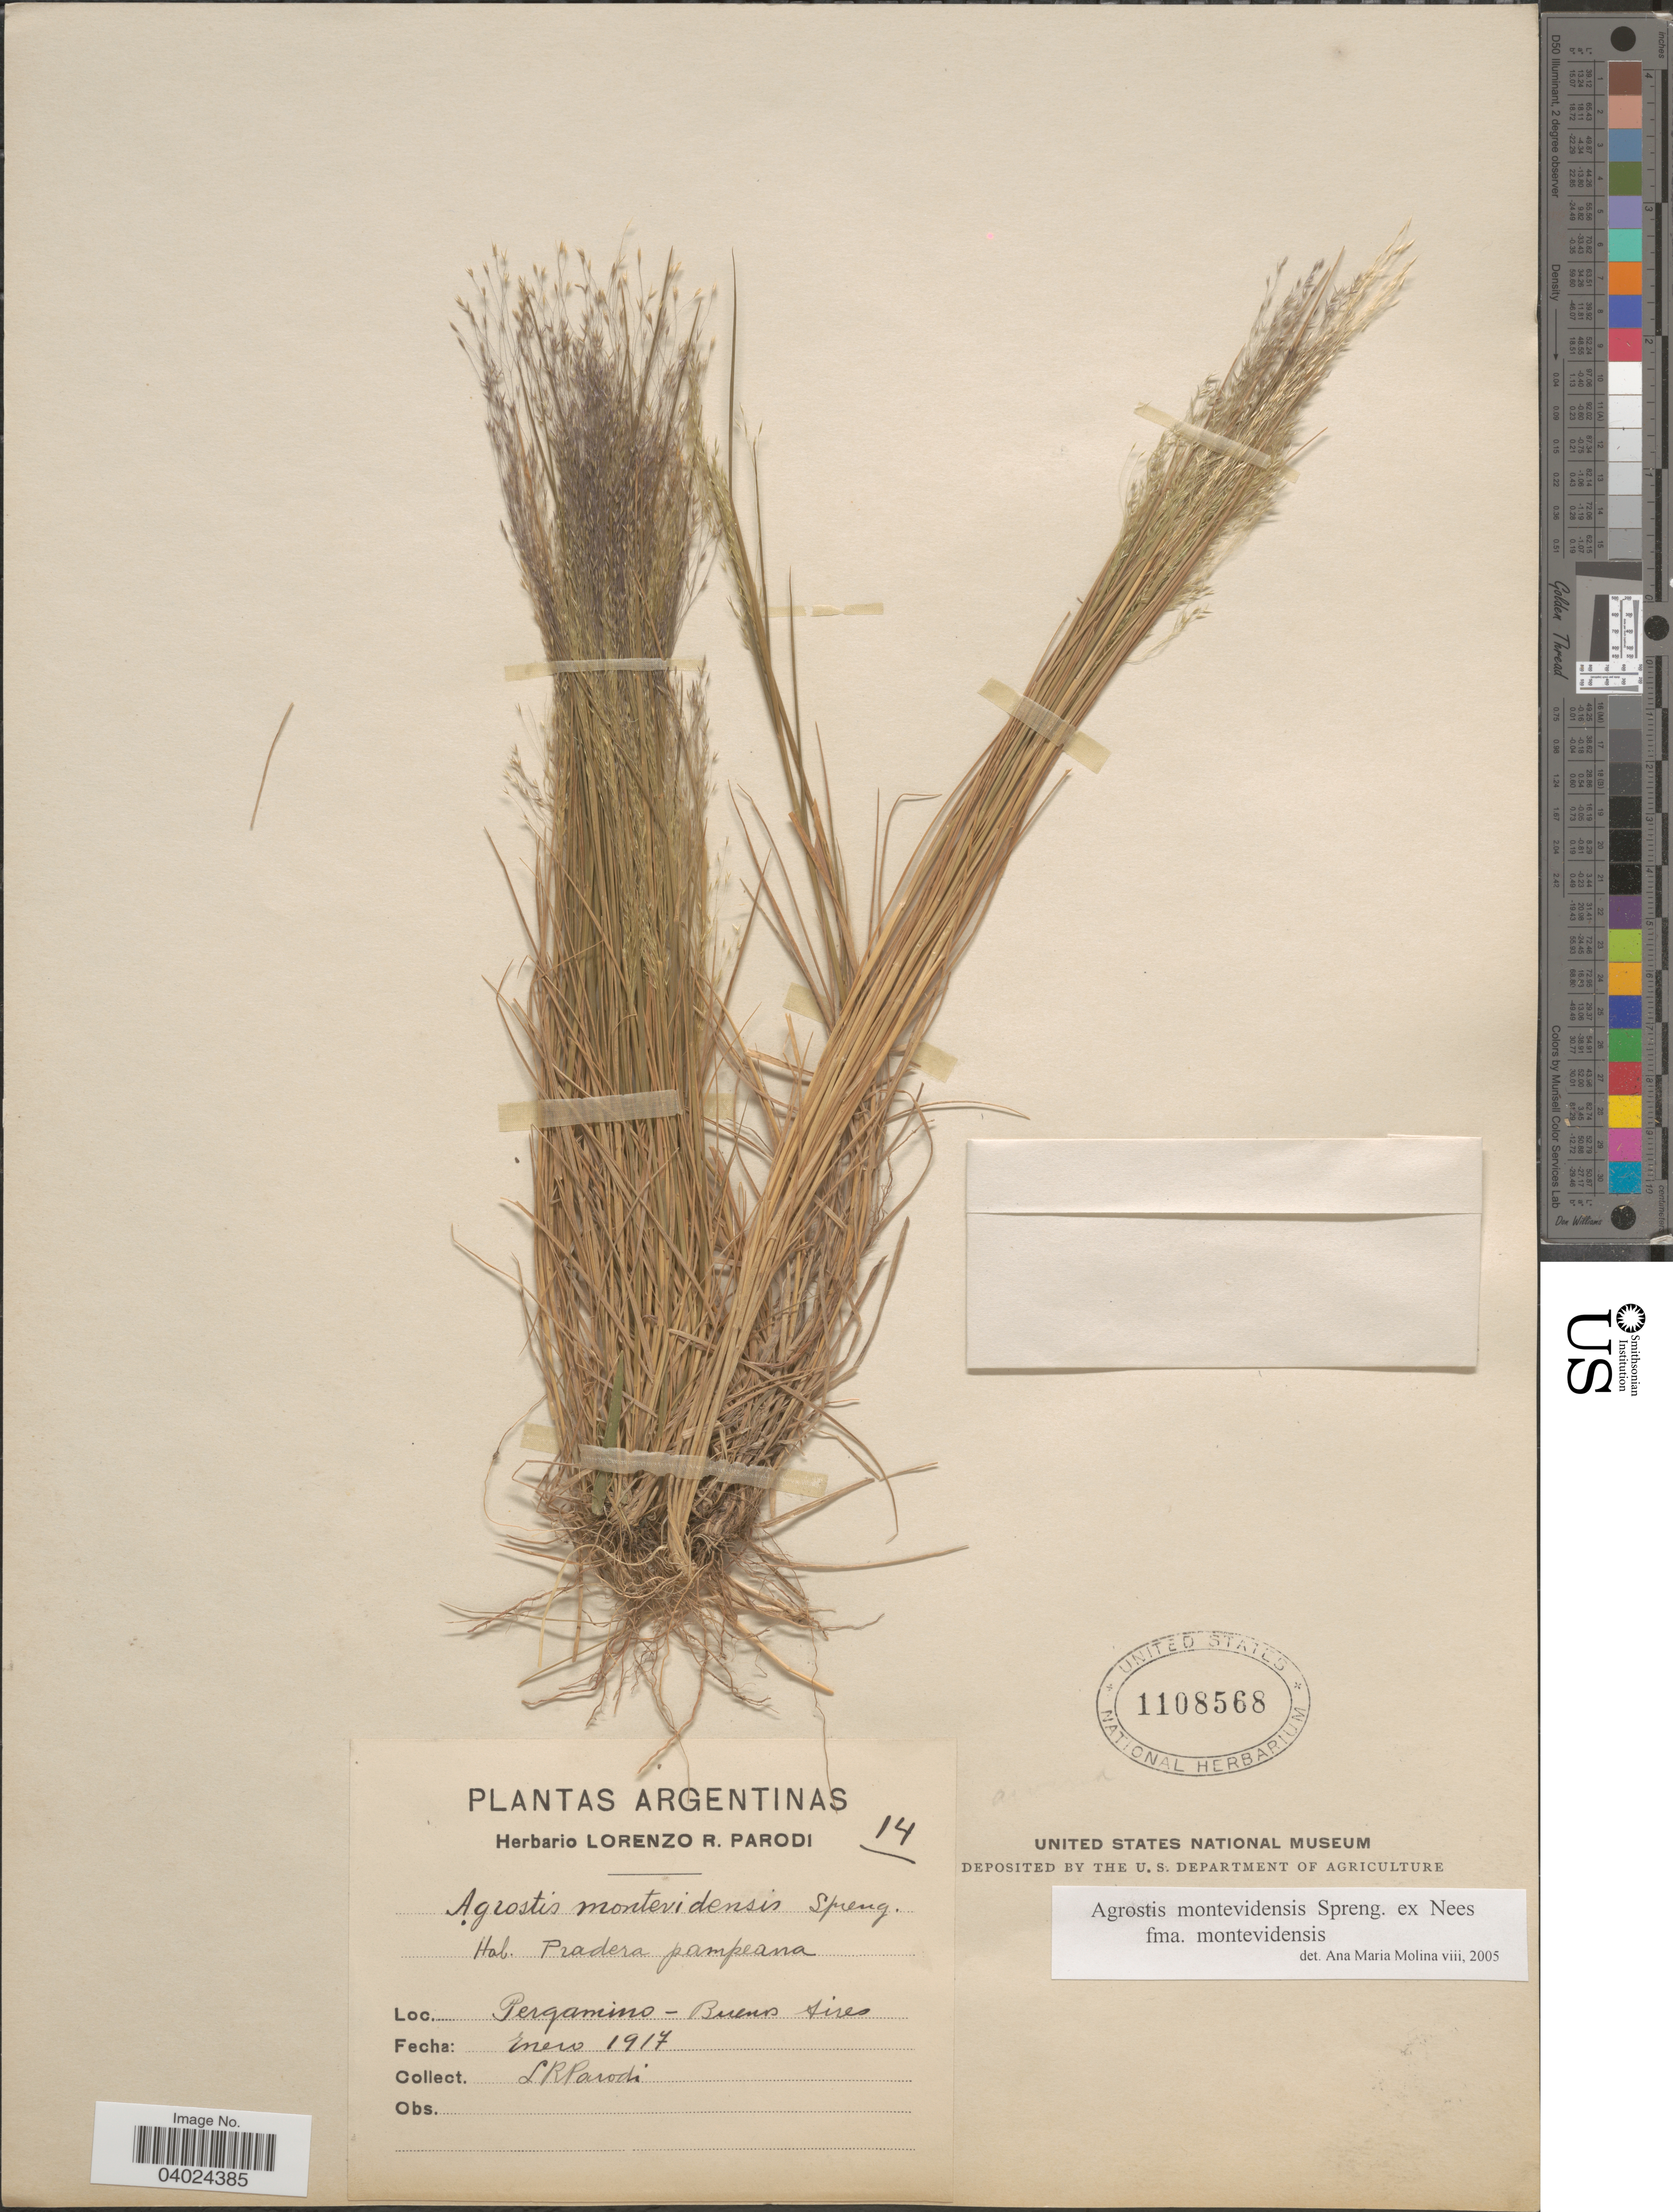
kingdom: Plantae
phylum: Tracheophyta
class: Liliopsida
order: Poales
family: Poaceae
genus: Agrostis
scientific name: Agrostis montevidensis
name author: A. Spreng. ex Nees in Mart.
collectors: L. R. Parodi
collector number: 14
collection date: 1917-01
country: Argentina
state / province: Buenos Aires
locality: Pergamino.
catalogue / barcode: US 1108568